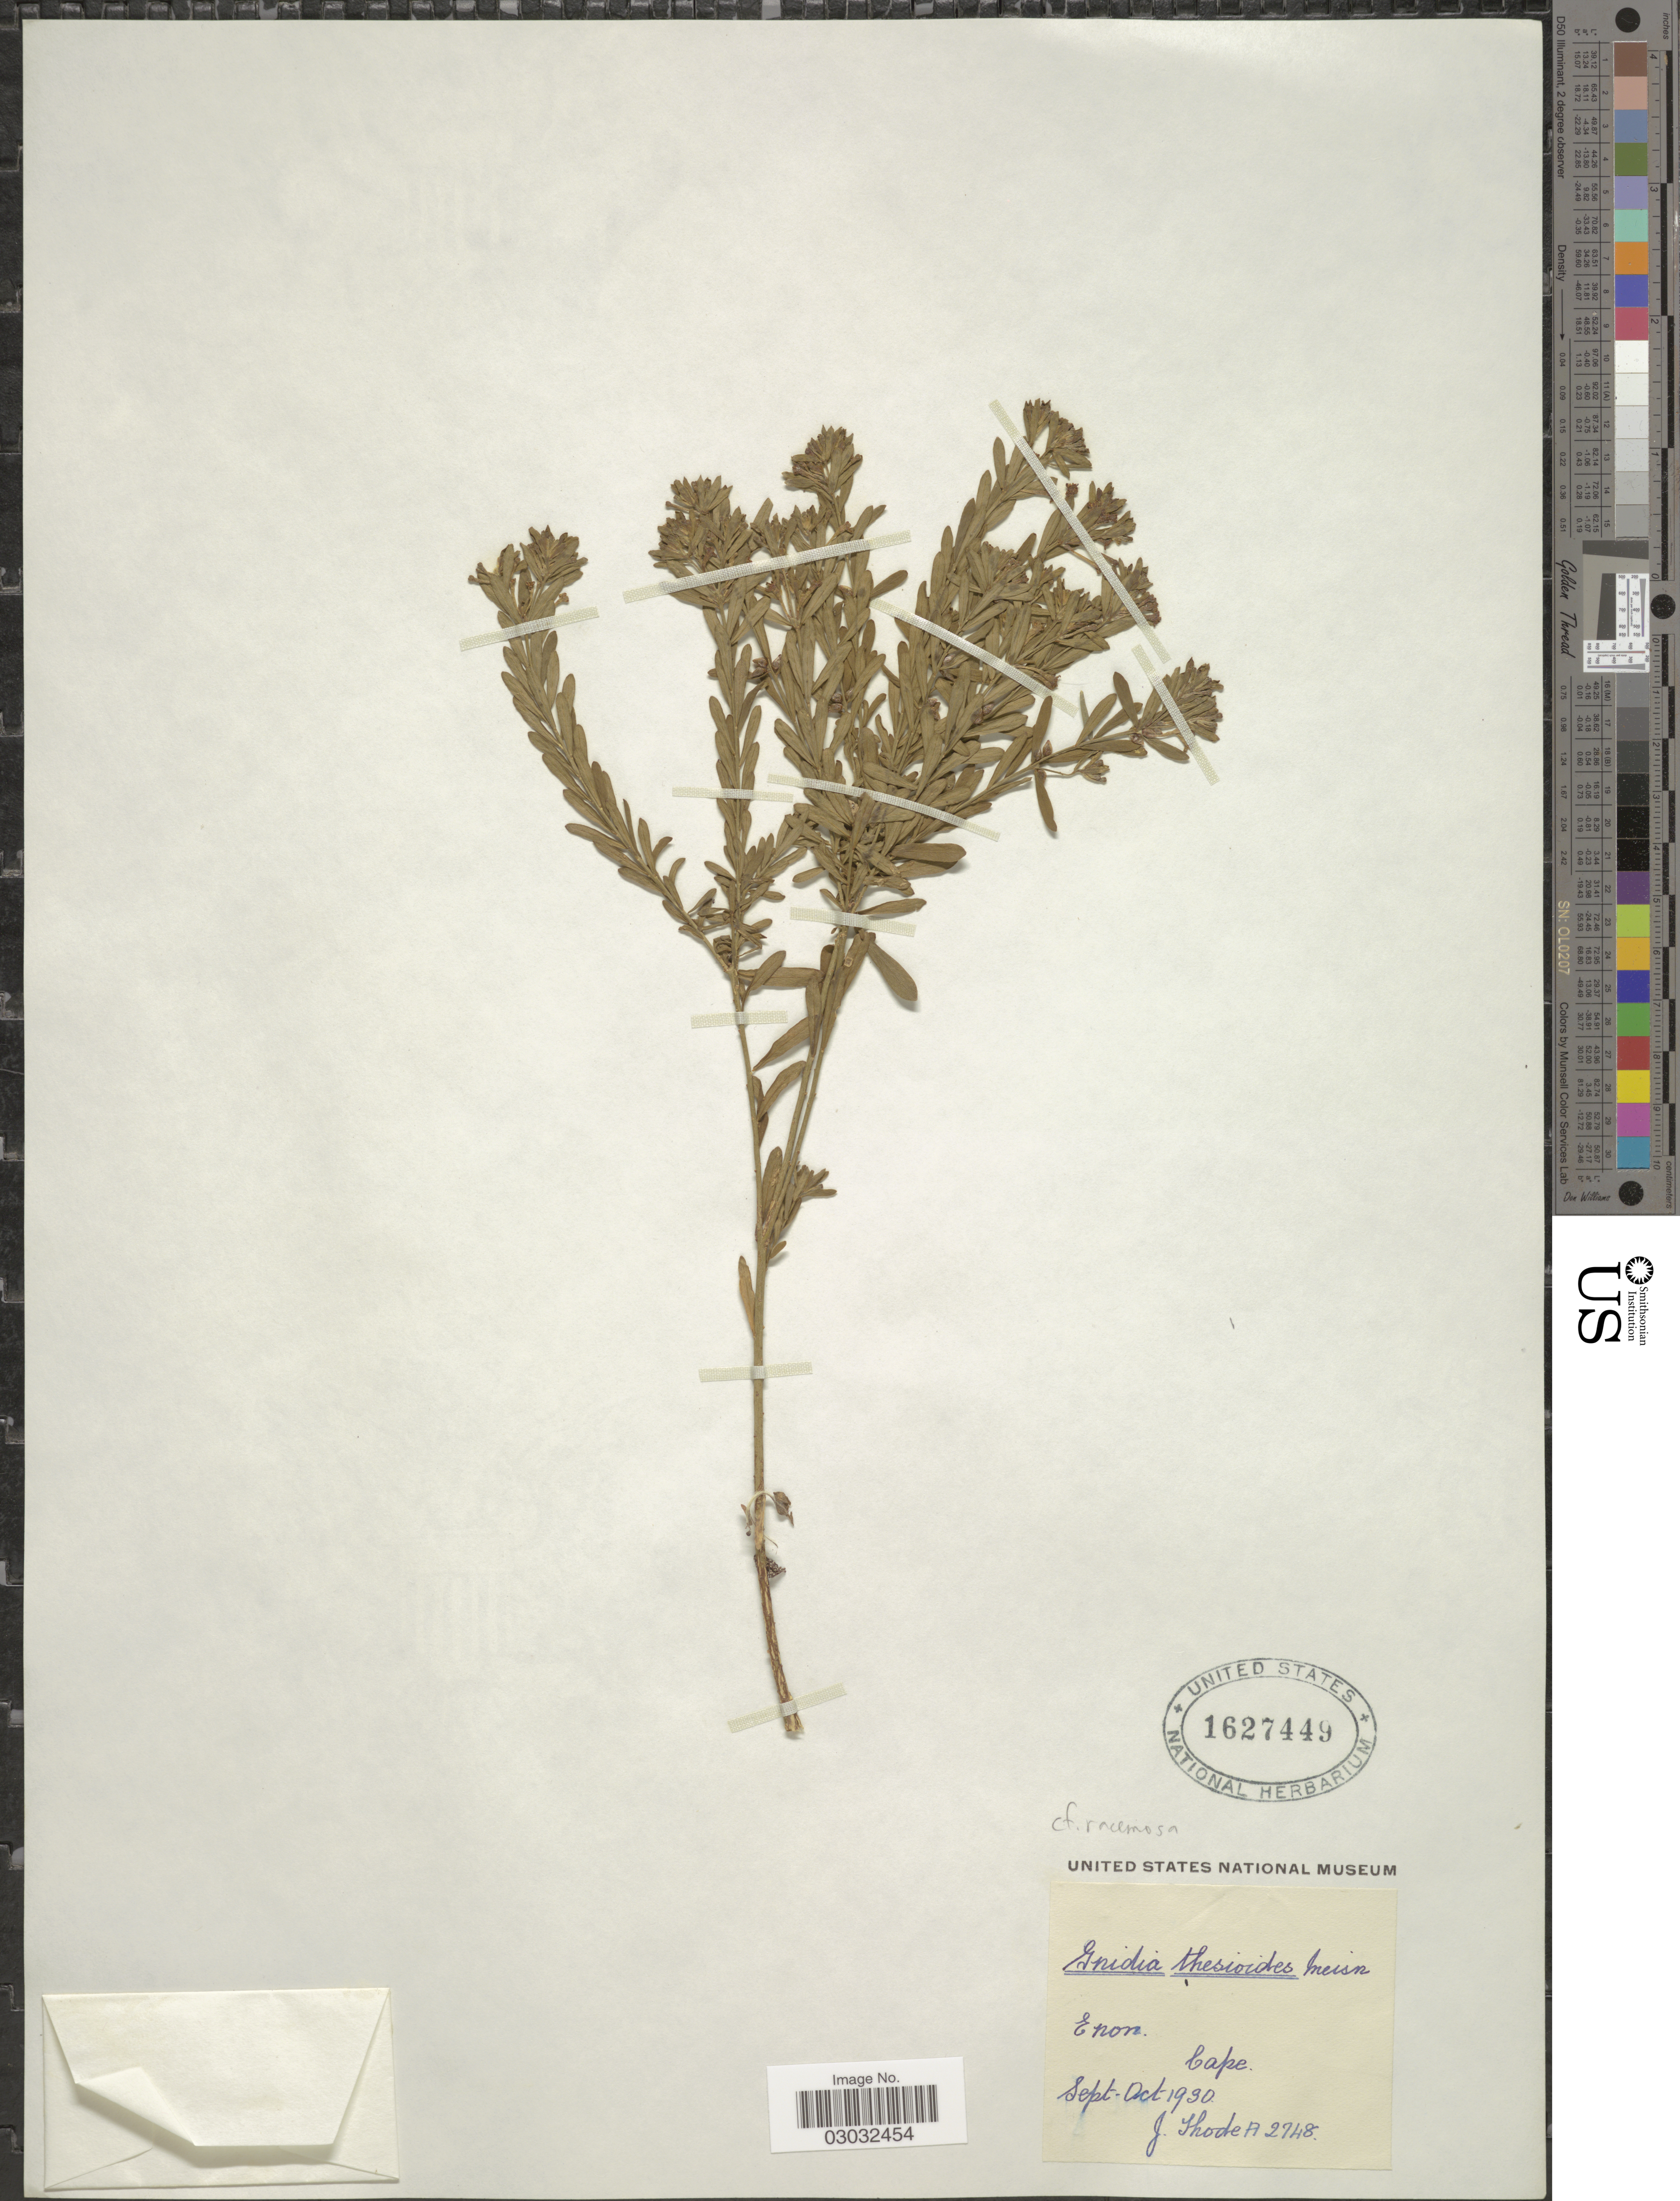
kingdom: Plantae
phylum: Tracheophyta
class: Magnoliopsida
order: Malvales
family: Thymelaeaceae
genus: Gnidia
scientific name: Gnidia racemosa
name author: Thunb.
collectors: J. Thode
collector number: A2748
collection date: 1930-09/1930-10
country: South Africa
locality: Enon. Cape.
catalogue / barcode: US 1627449